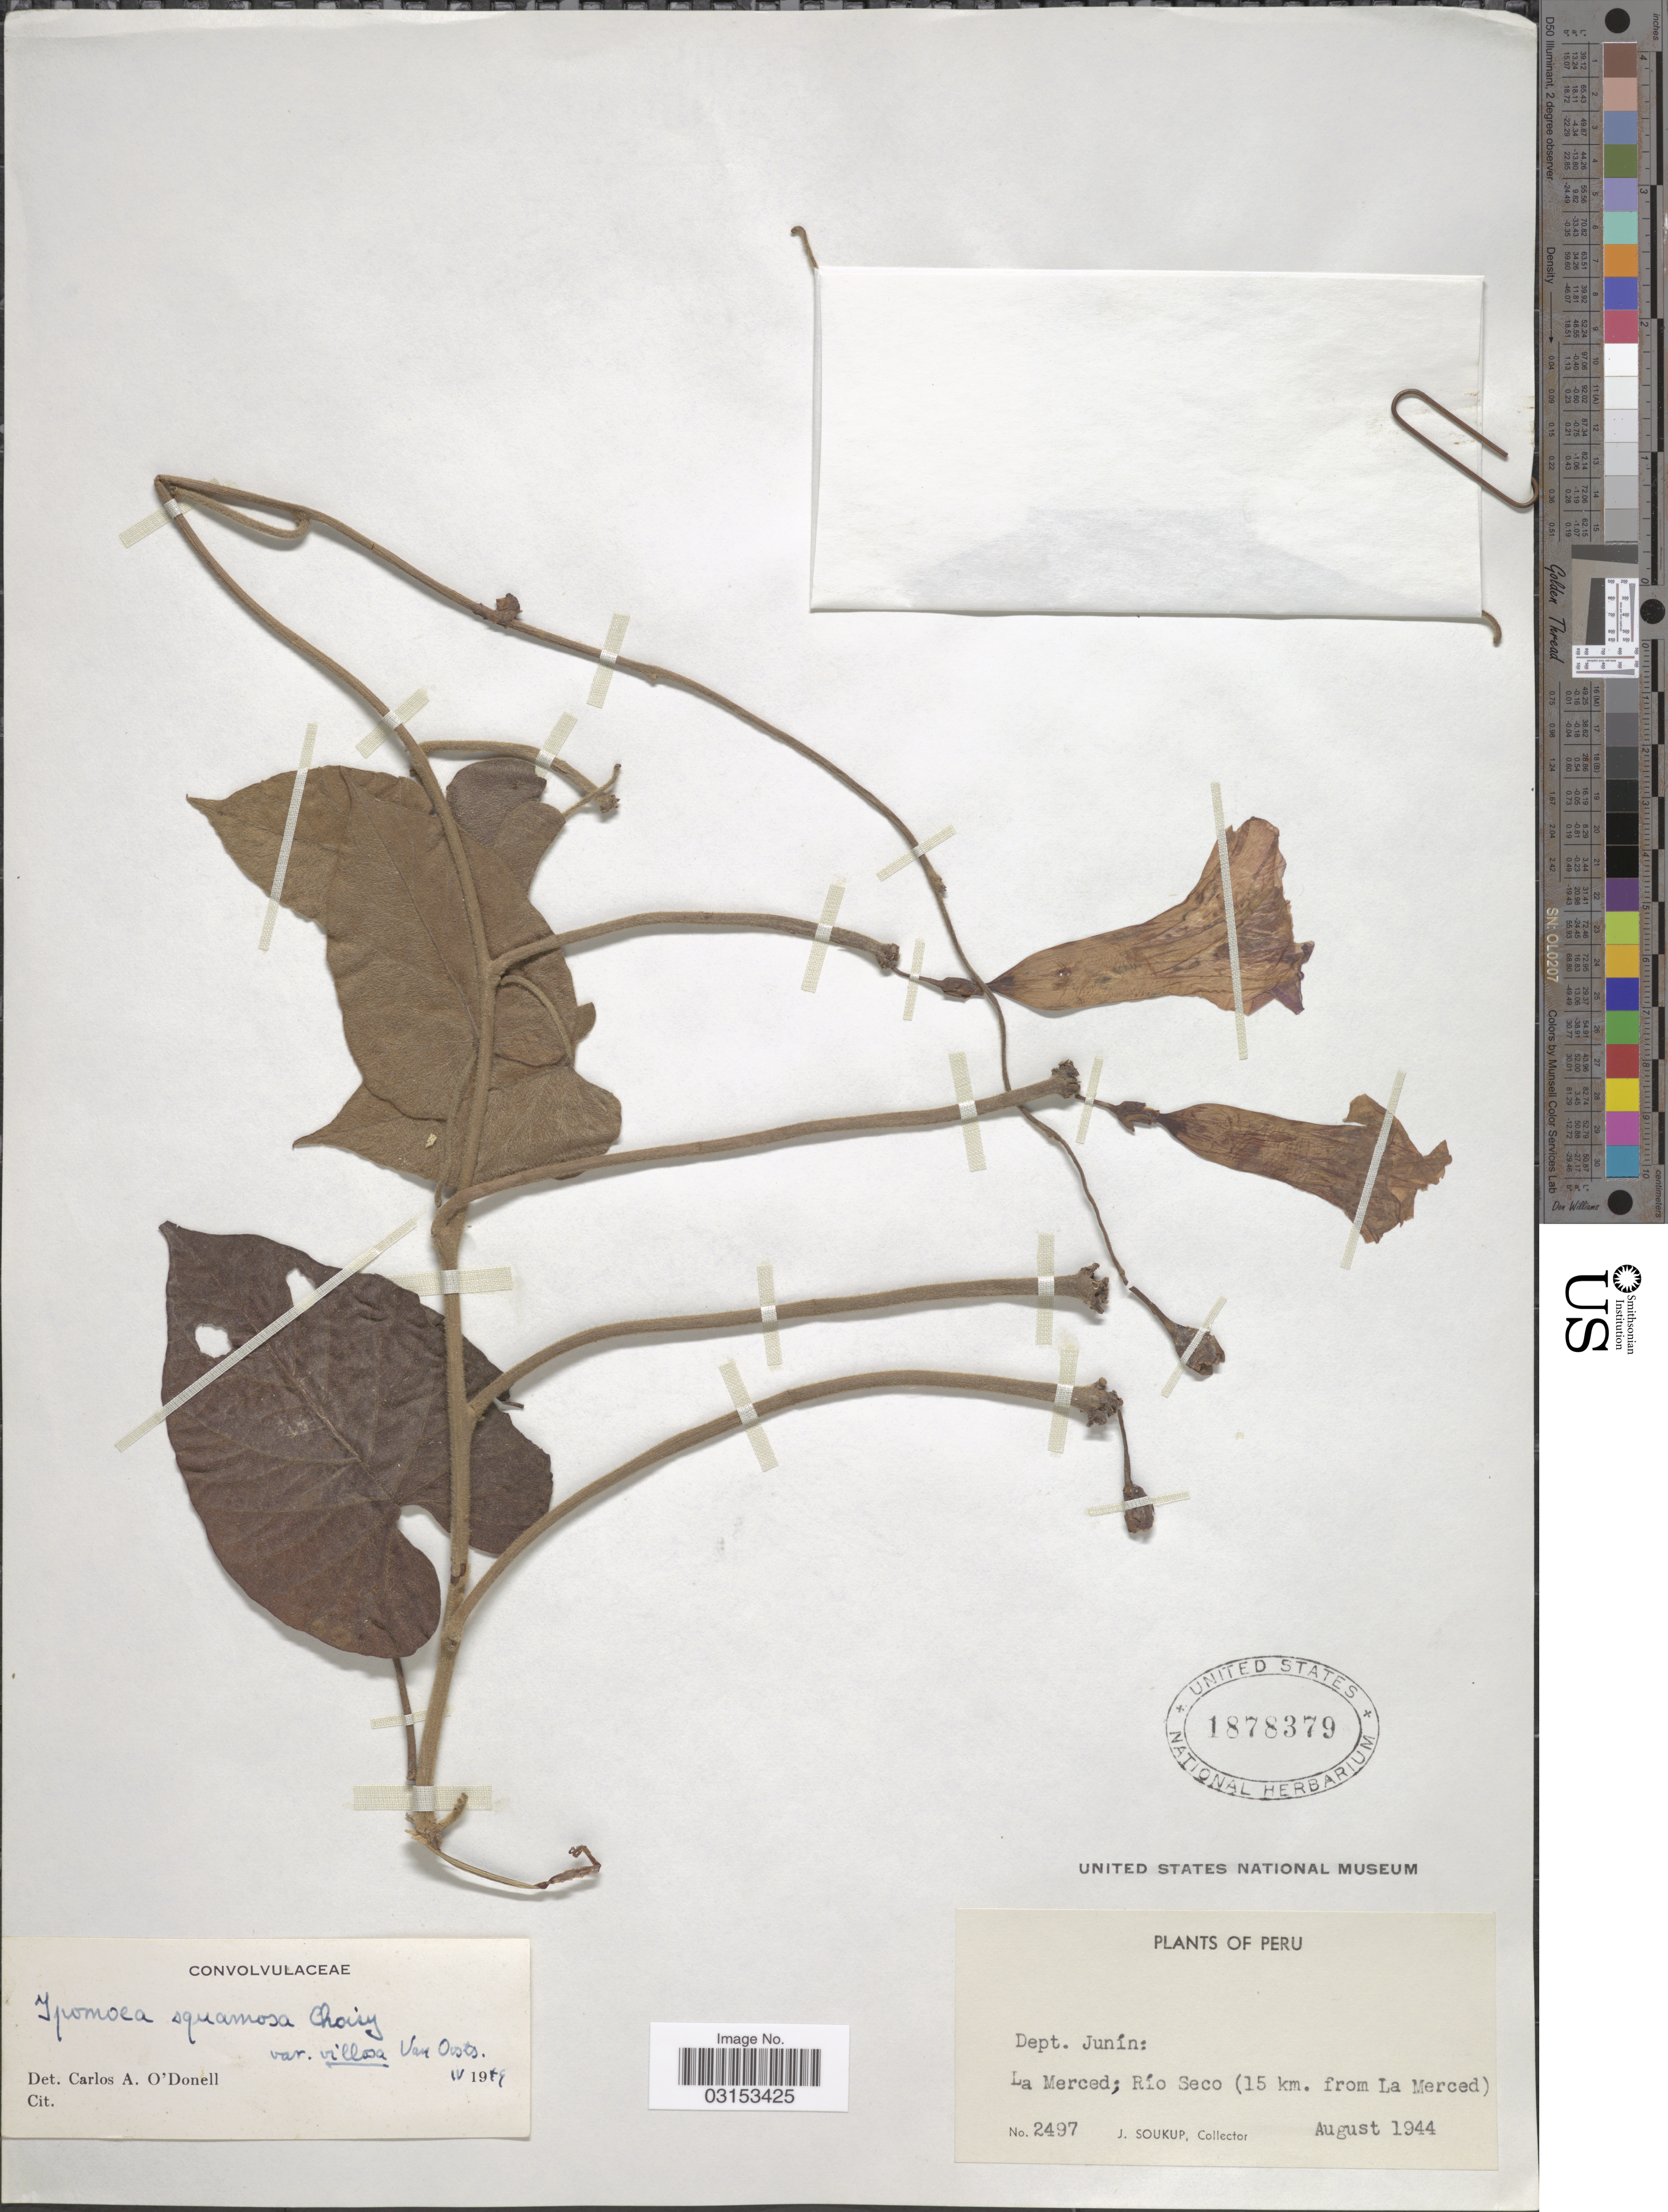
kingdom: Plantae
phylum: Tracheophyta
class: Magnoliopsida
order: Solanales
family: Convolvulaceae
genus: Ipomoea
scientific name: Ipomoea squamosa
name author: Choisy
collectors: J. Soukup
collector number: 2497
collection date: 1944-08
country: Peru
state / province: Junín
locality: Dept. Junín: La Merced; Río Seco (15 km. from La Merced).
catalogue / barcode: US 1878379